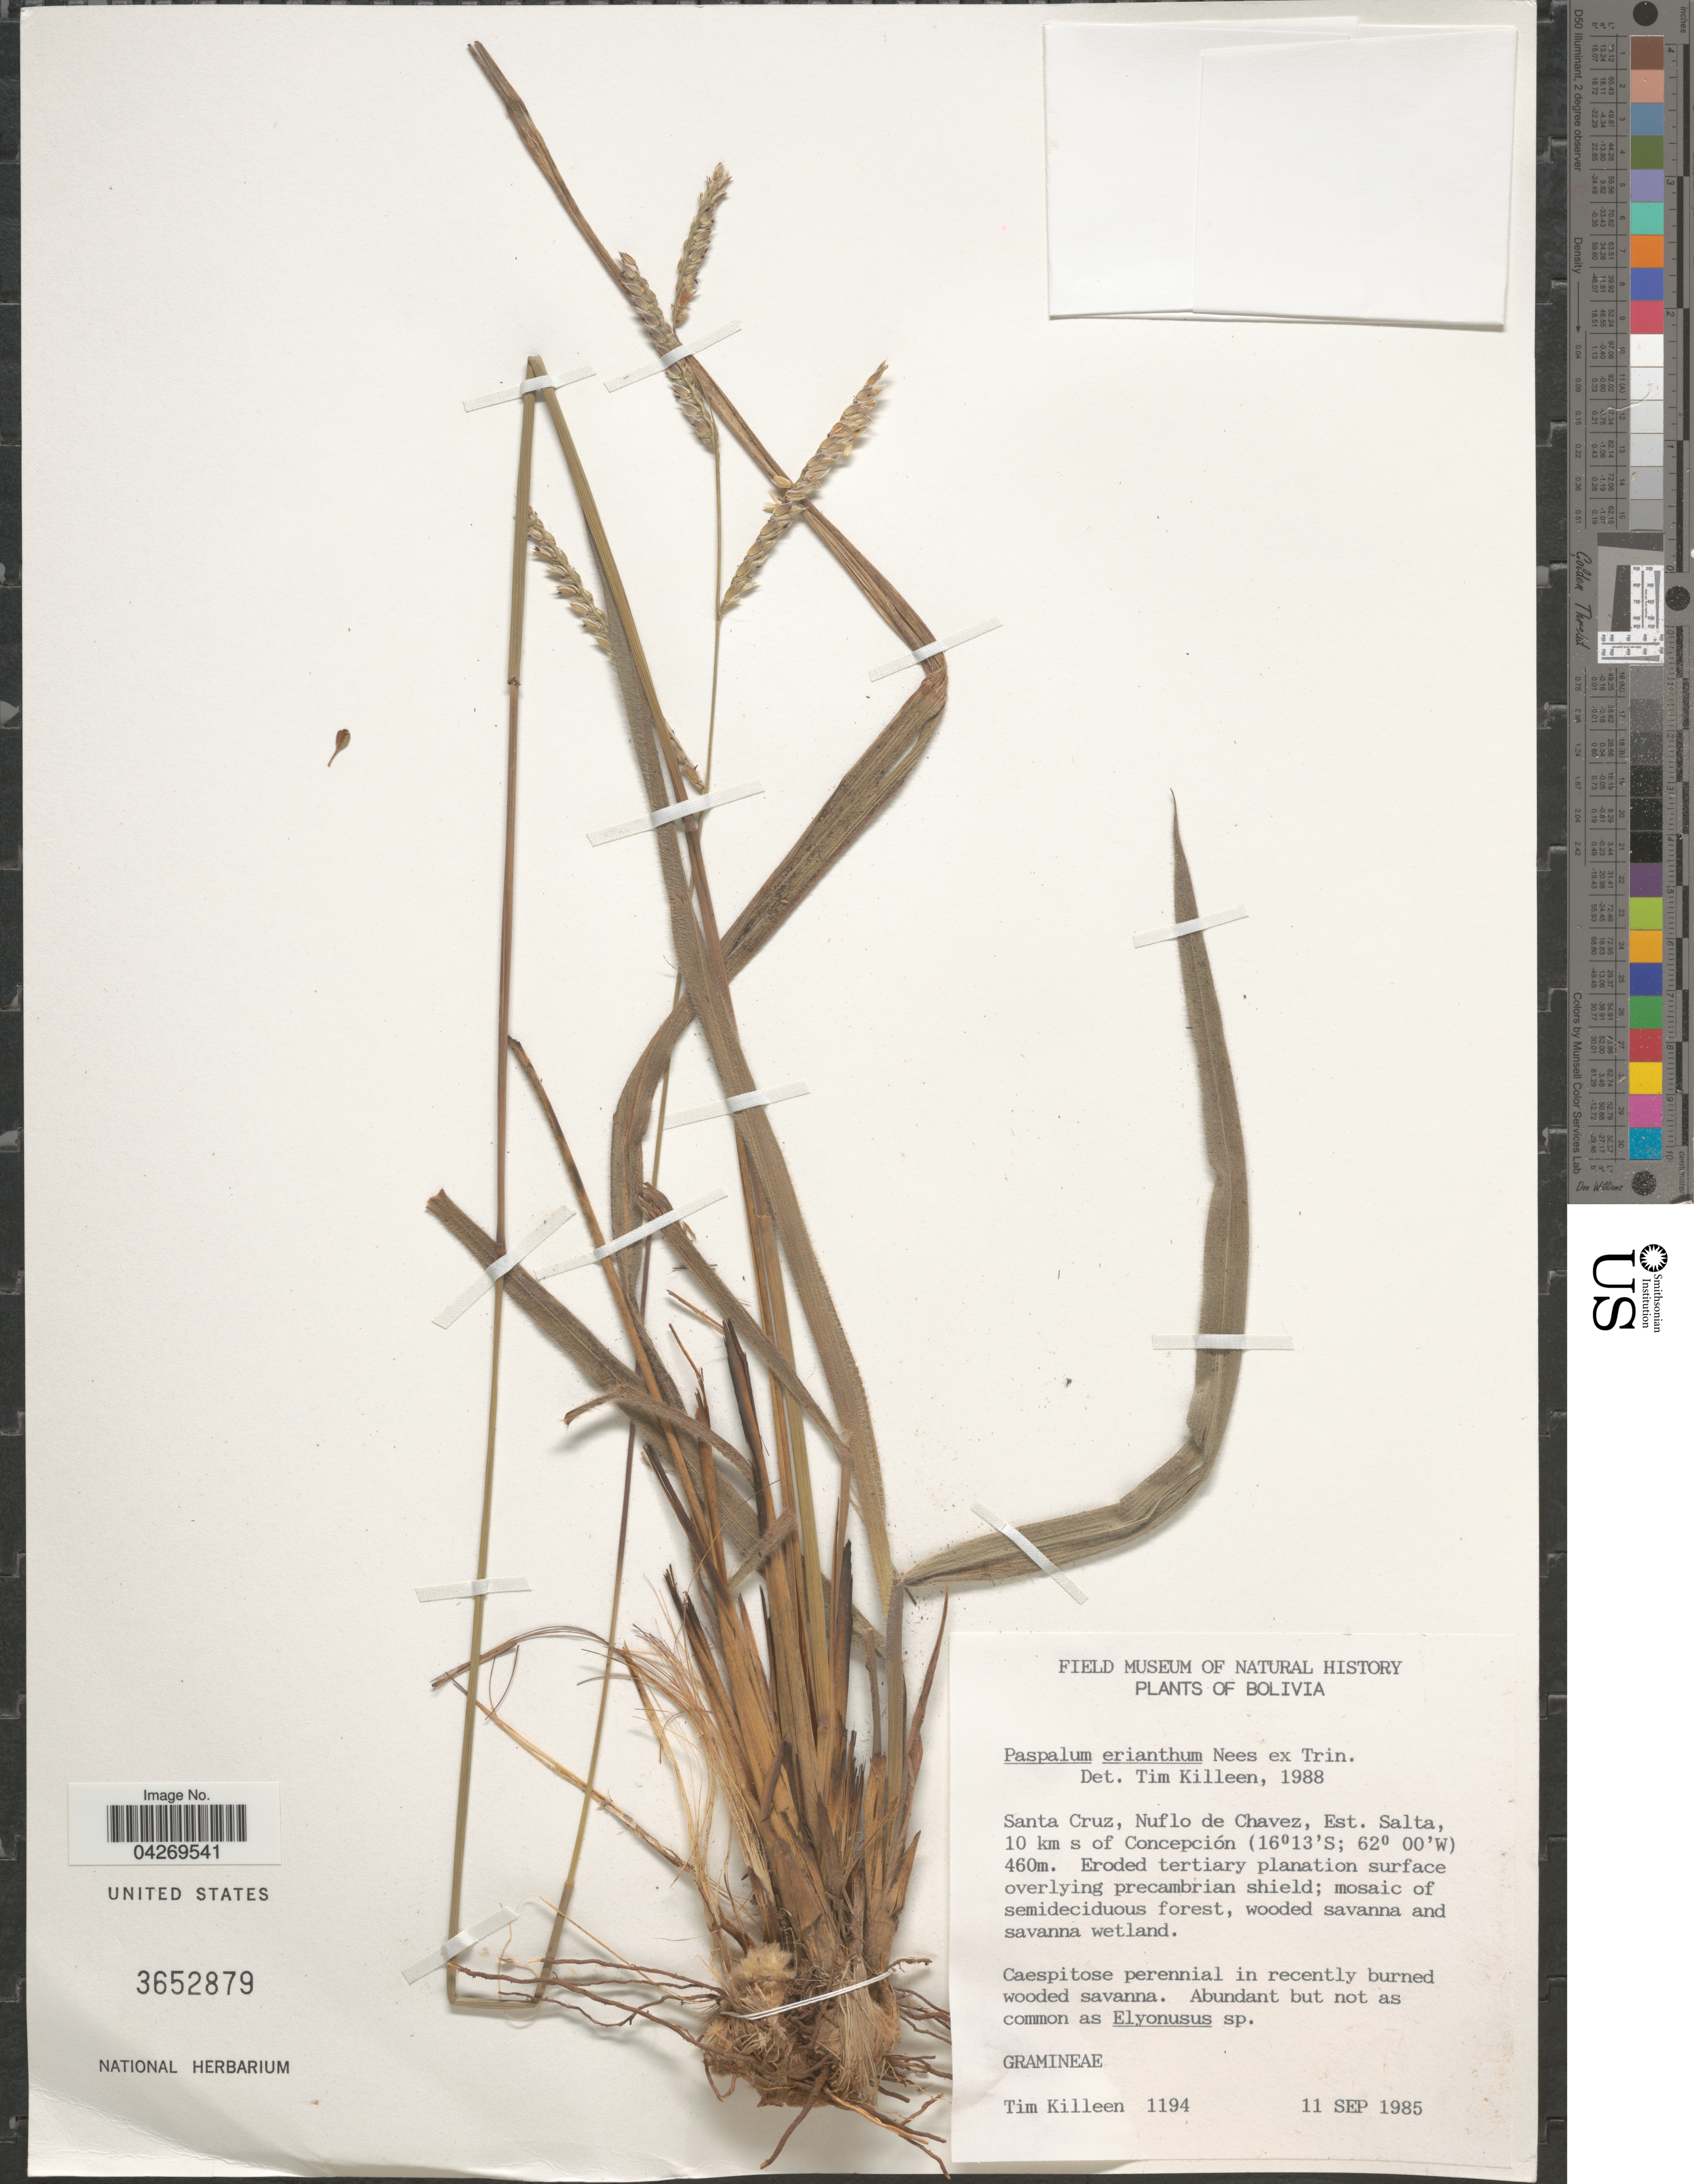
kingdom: Plantae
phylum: Tracheophyta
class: Liliopsida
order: Poales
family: Poaceae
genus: Paspalum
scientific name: Paspalum erianthum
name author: Nees ex Trin.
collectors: T. J. Killeen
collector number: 1194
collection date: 1985-09-11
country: Bolivia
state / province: Santa Cruz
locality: Nuflo de Chavez, Est. Salta, 10 km s of Concepcion.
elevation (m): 460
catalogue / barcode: US 3652879